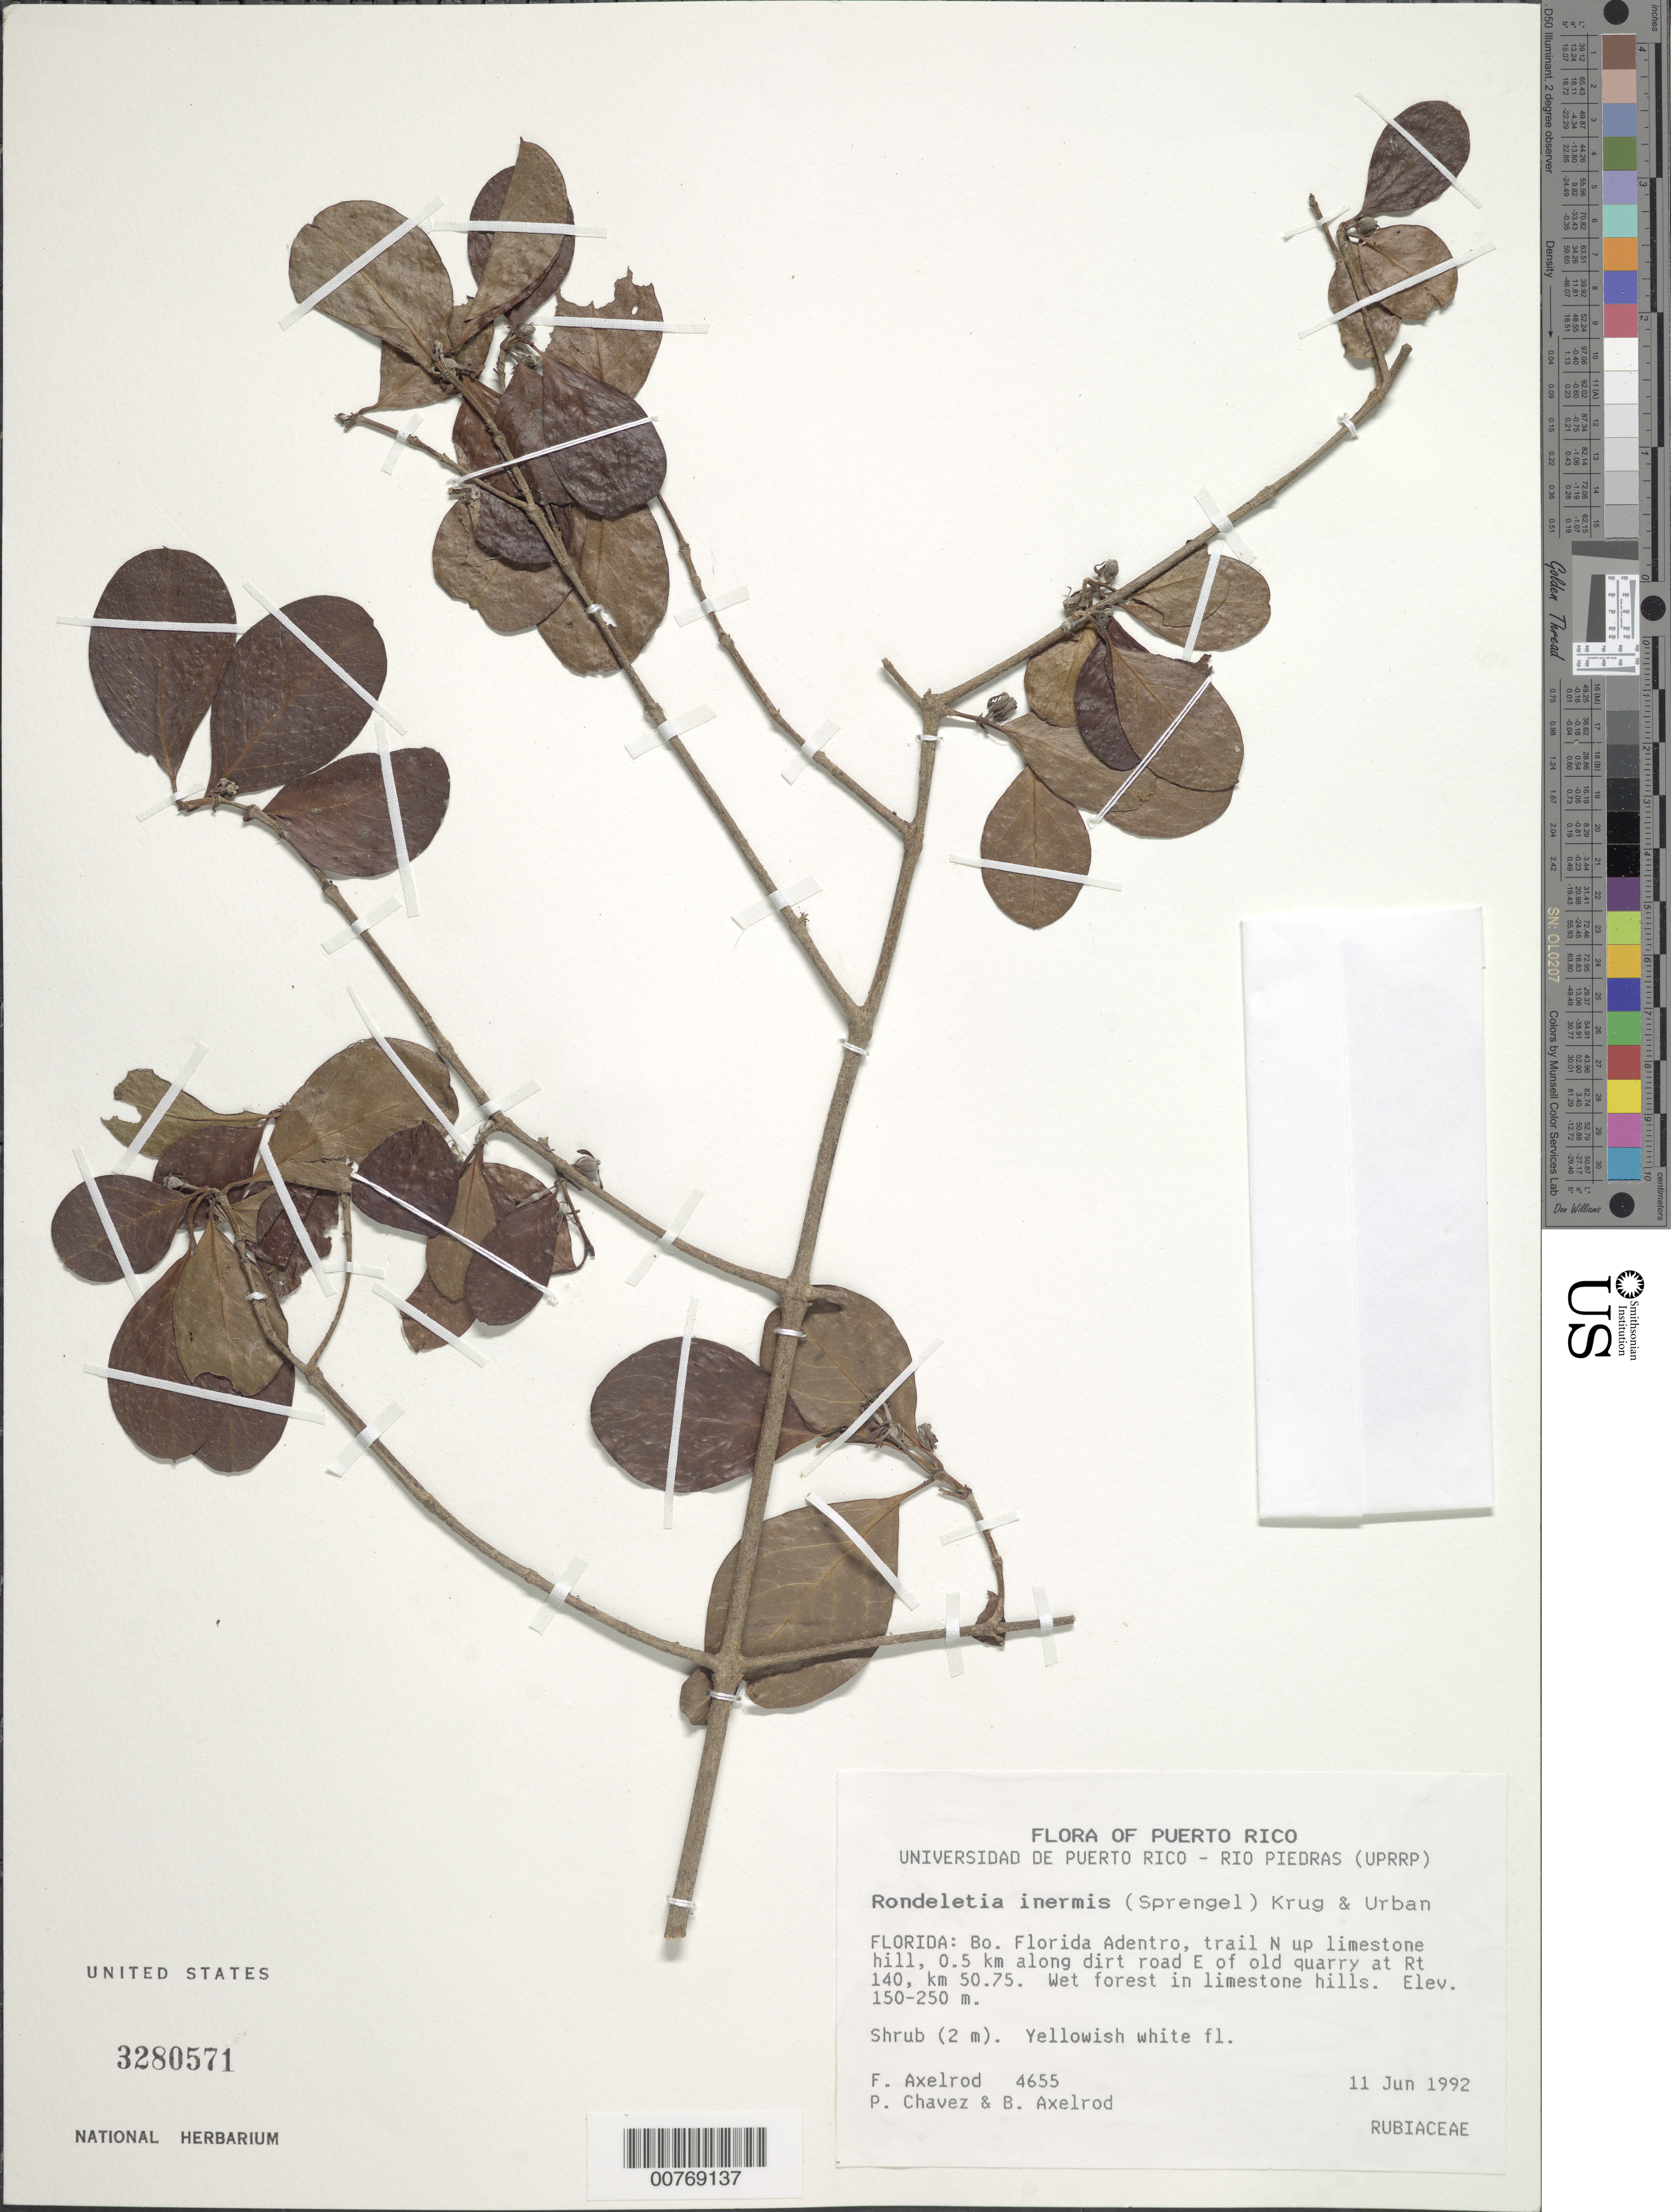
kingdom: Plantae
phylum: Tracheophyta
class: Magnoliopsida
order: Gentianales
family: Rubiaceae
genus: Rondeletia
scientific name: Rondeletia inermis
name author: (Spreng.) Krug & Urb.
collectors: F. S. Axelrod, P. Chavez & B. Axelrod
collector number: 4655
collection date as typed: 11 Jun 1992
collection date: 1992-06-11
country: Puerto Rico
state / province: Florida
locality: Florida: Bo. Florida Adentro, trail N up limestone hill, 0.5 km along dirt road E of old quarry at Rt 140, km 50.75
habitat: Wet forest in limestone hills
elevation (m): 150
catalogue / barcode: US 3280571